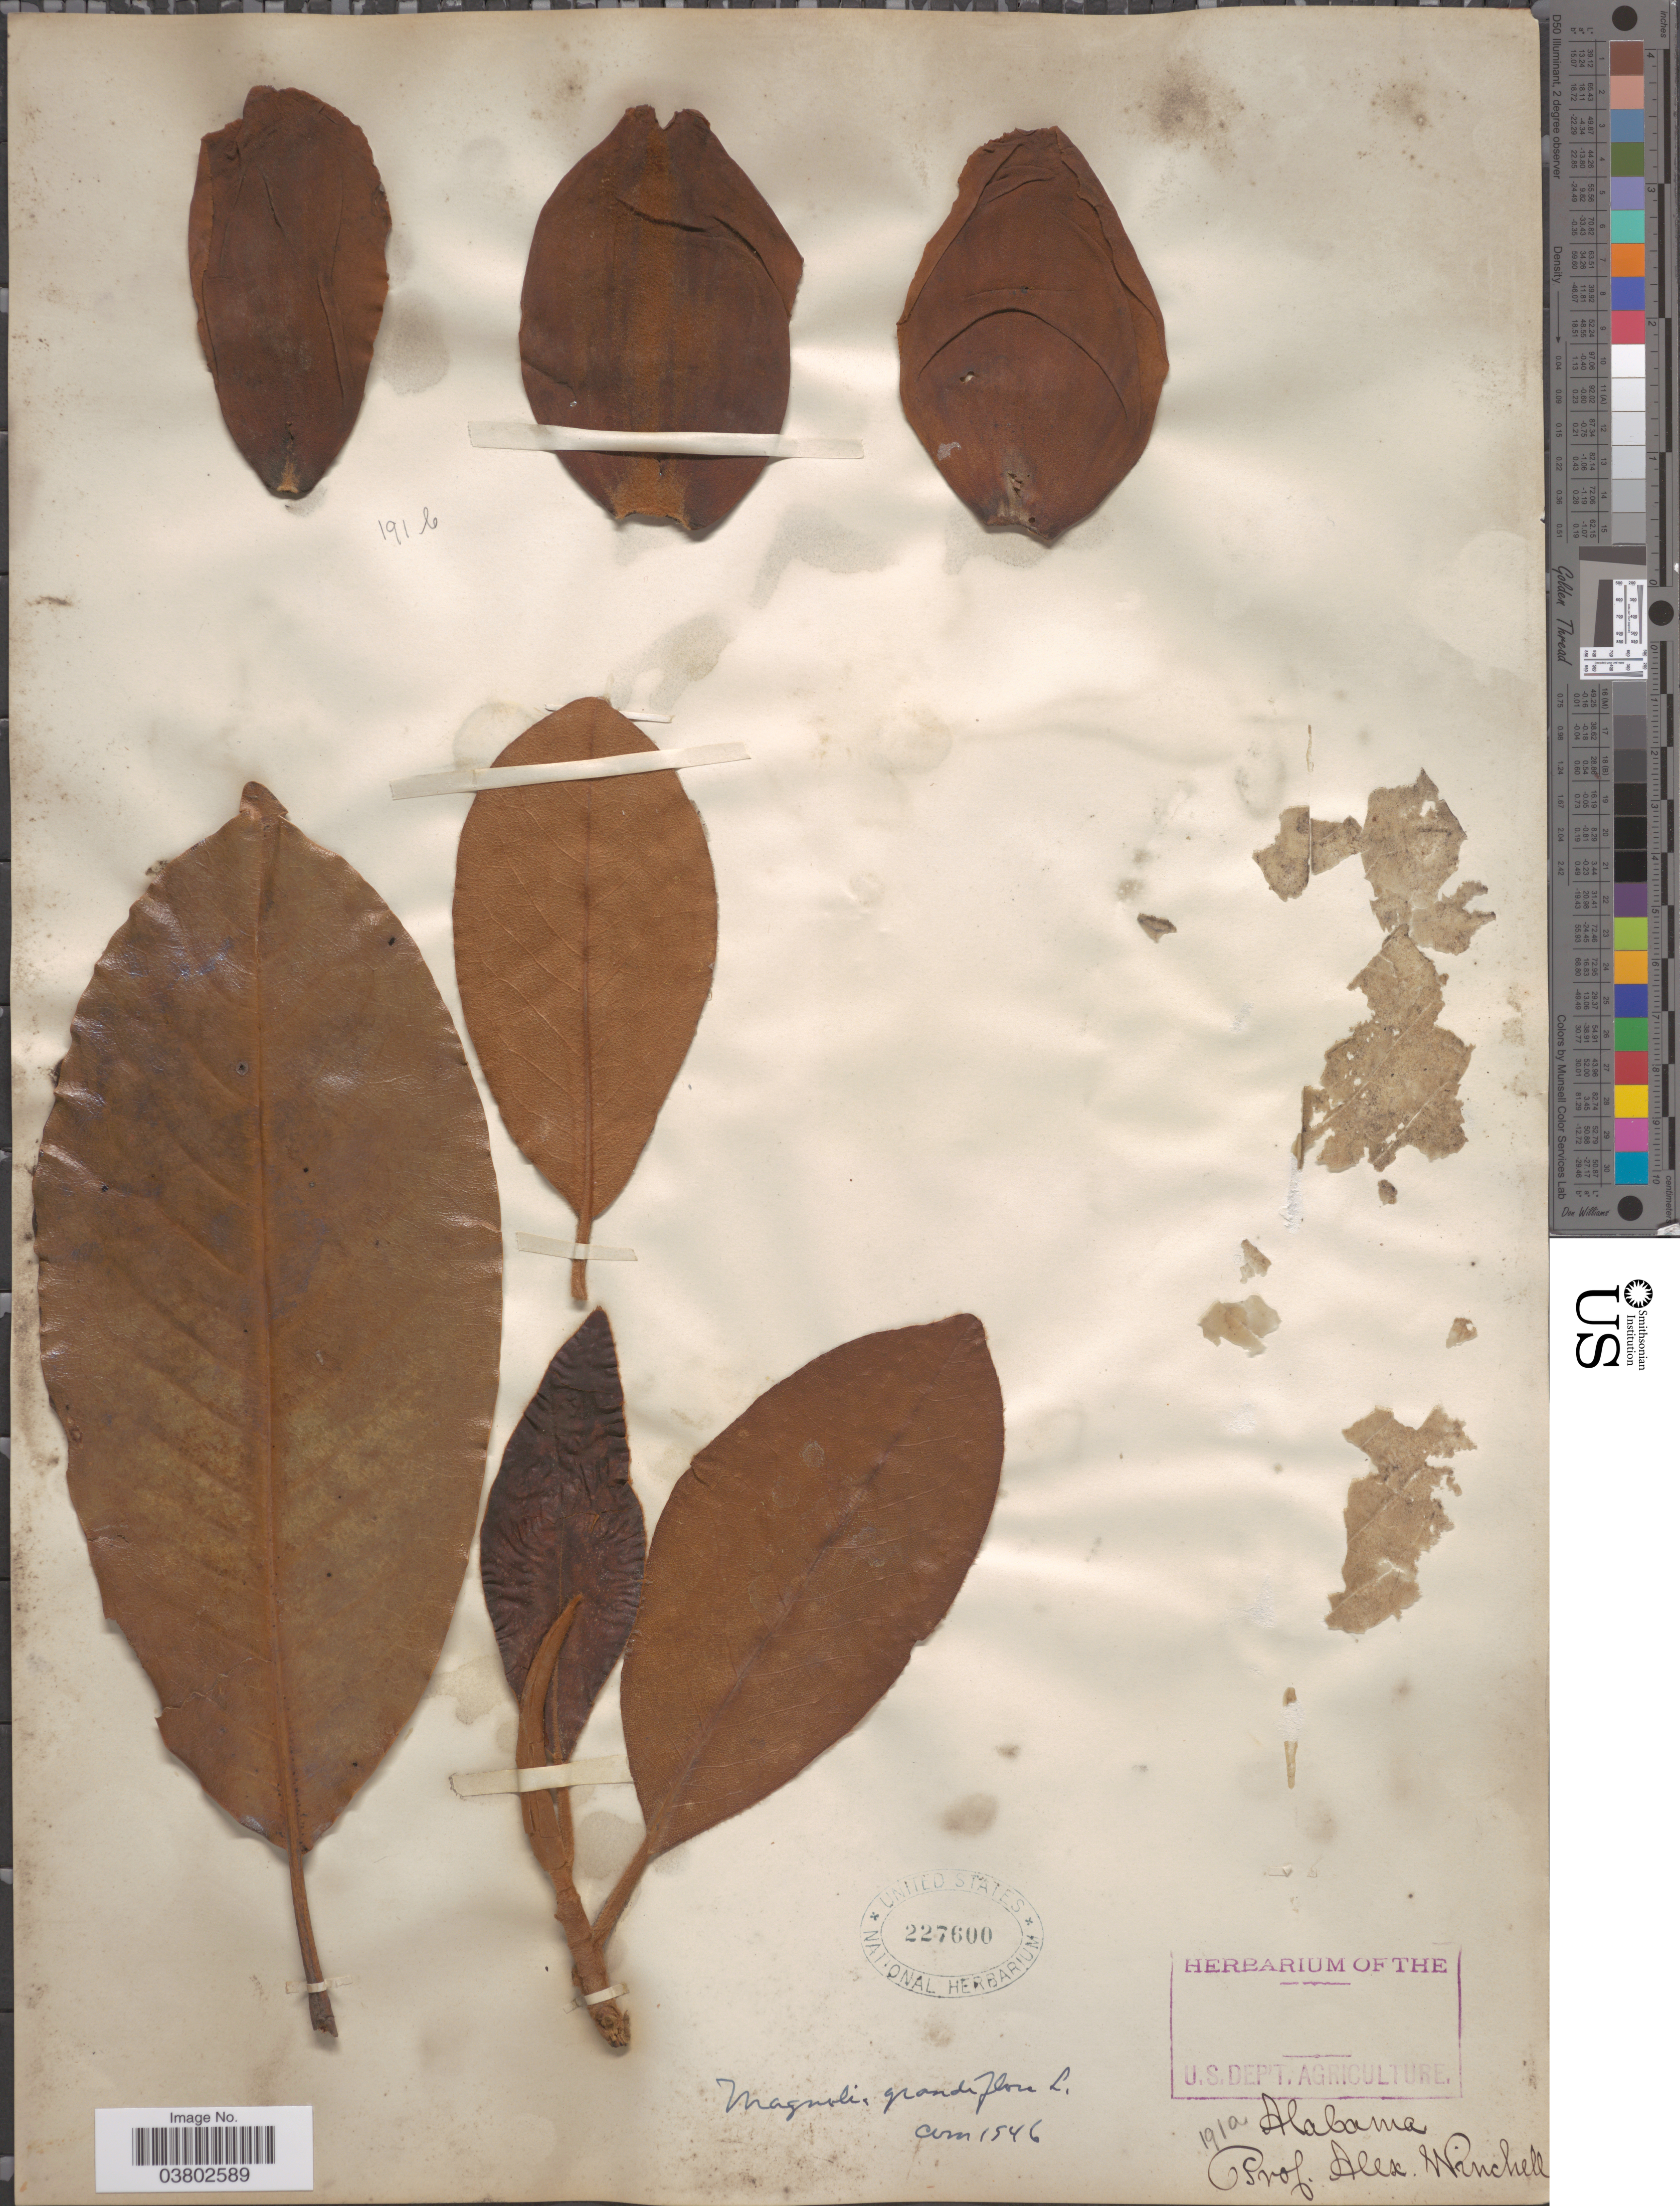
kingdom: Plantae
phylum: Tracheophyta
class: Magnoliopsida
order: Magnoliales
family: Magnoliaceae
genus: Magnolia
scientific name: Magnolia grandiflora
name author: L.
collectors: A. Winchell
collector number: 191a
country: United States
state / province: Alabama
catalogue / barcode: US 227600